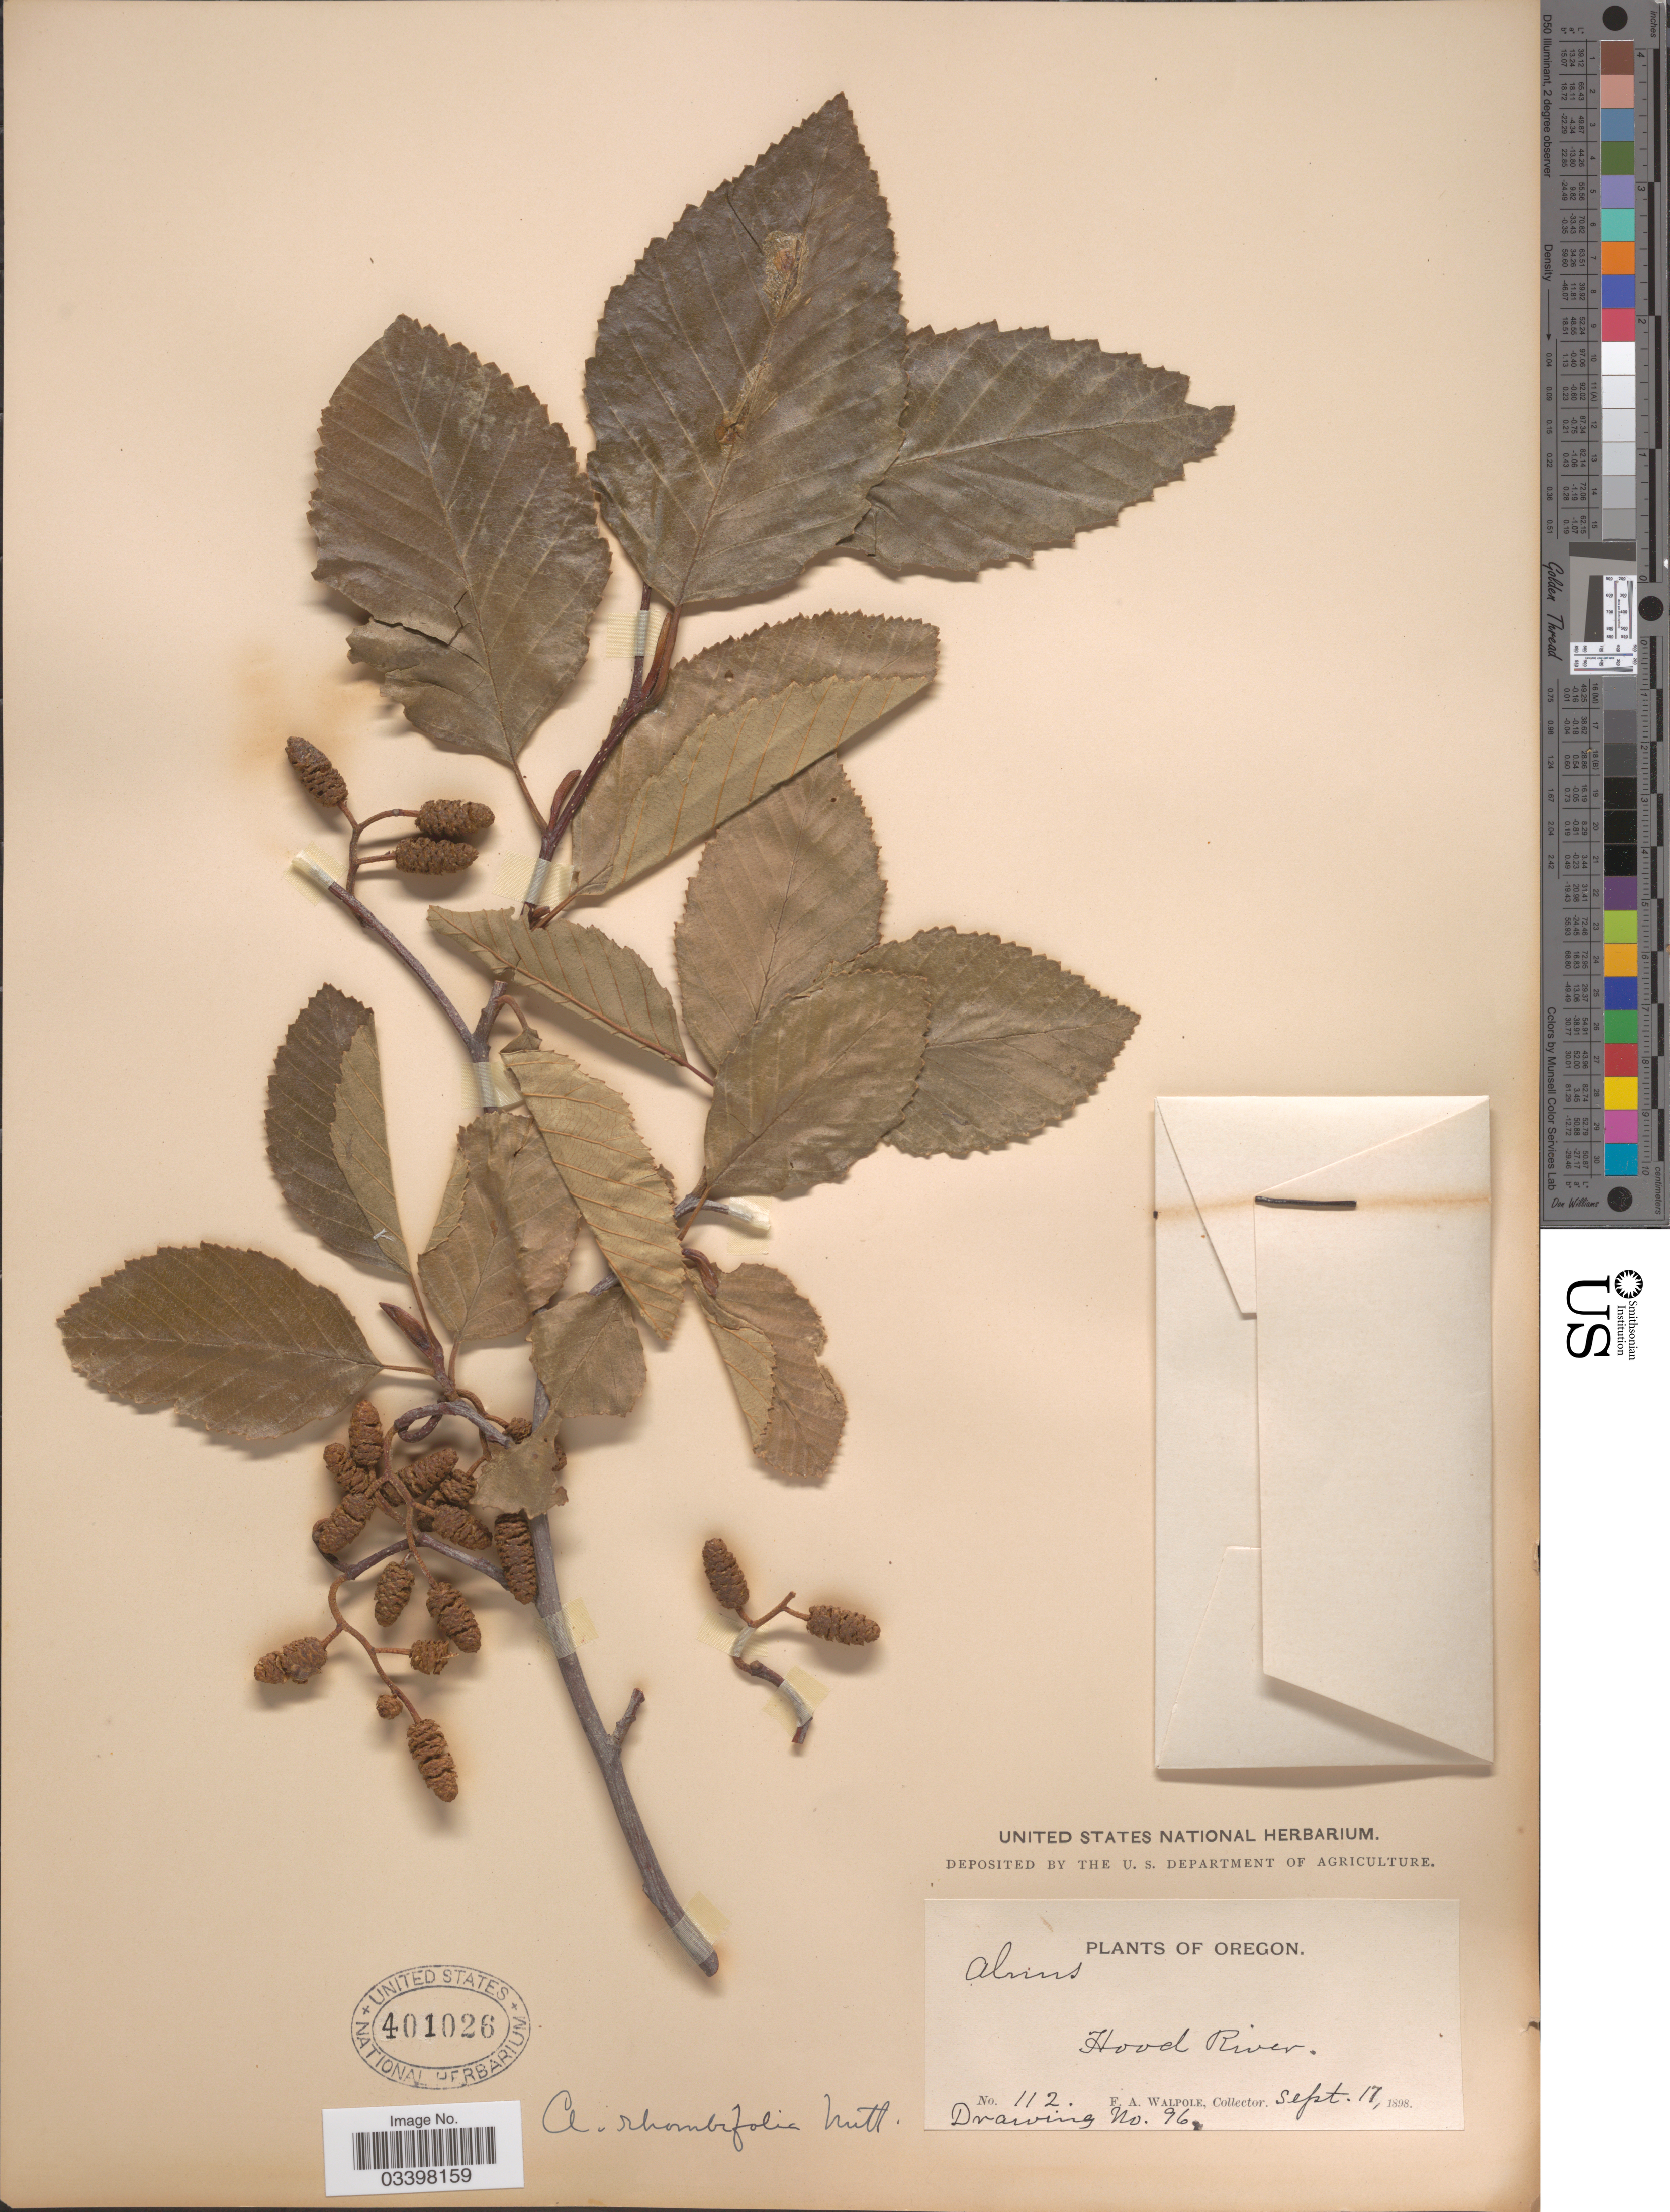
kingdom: Plantae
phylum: Tracheophyta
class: Magnoliopsida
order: Fagales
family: Betulaceae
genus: Alnus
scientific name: Alnus rhombifolia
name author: Nutt.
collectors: F. Walpole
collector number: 112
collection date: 1898-09-17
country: United States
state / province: Oregon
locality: Hood River.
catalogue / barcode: US 401026